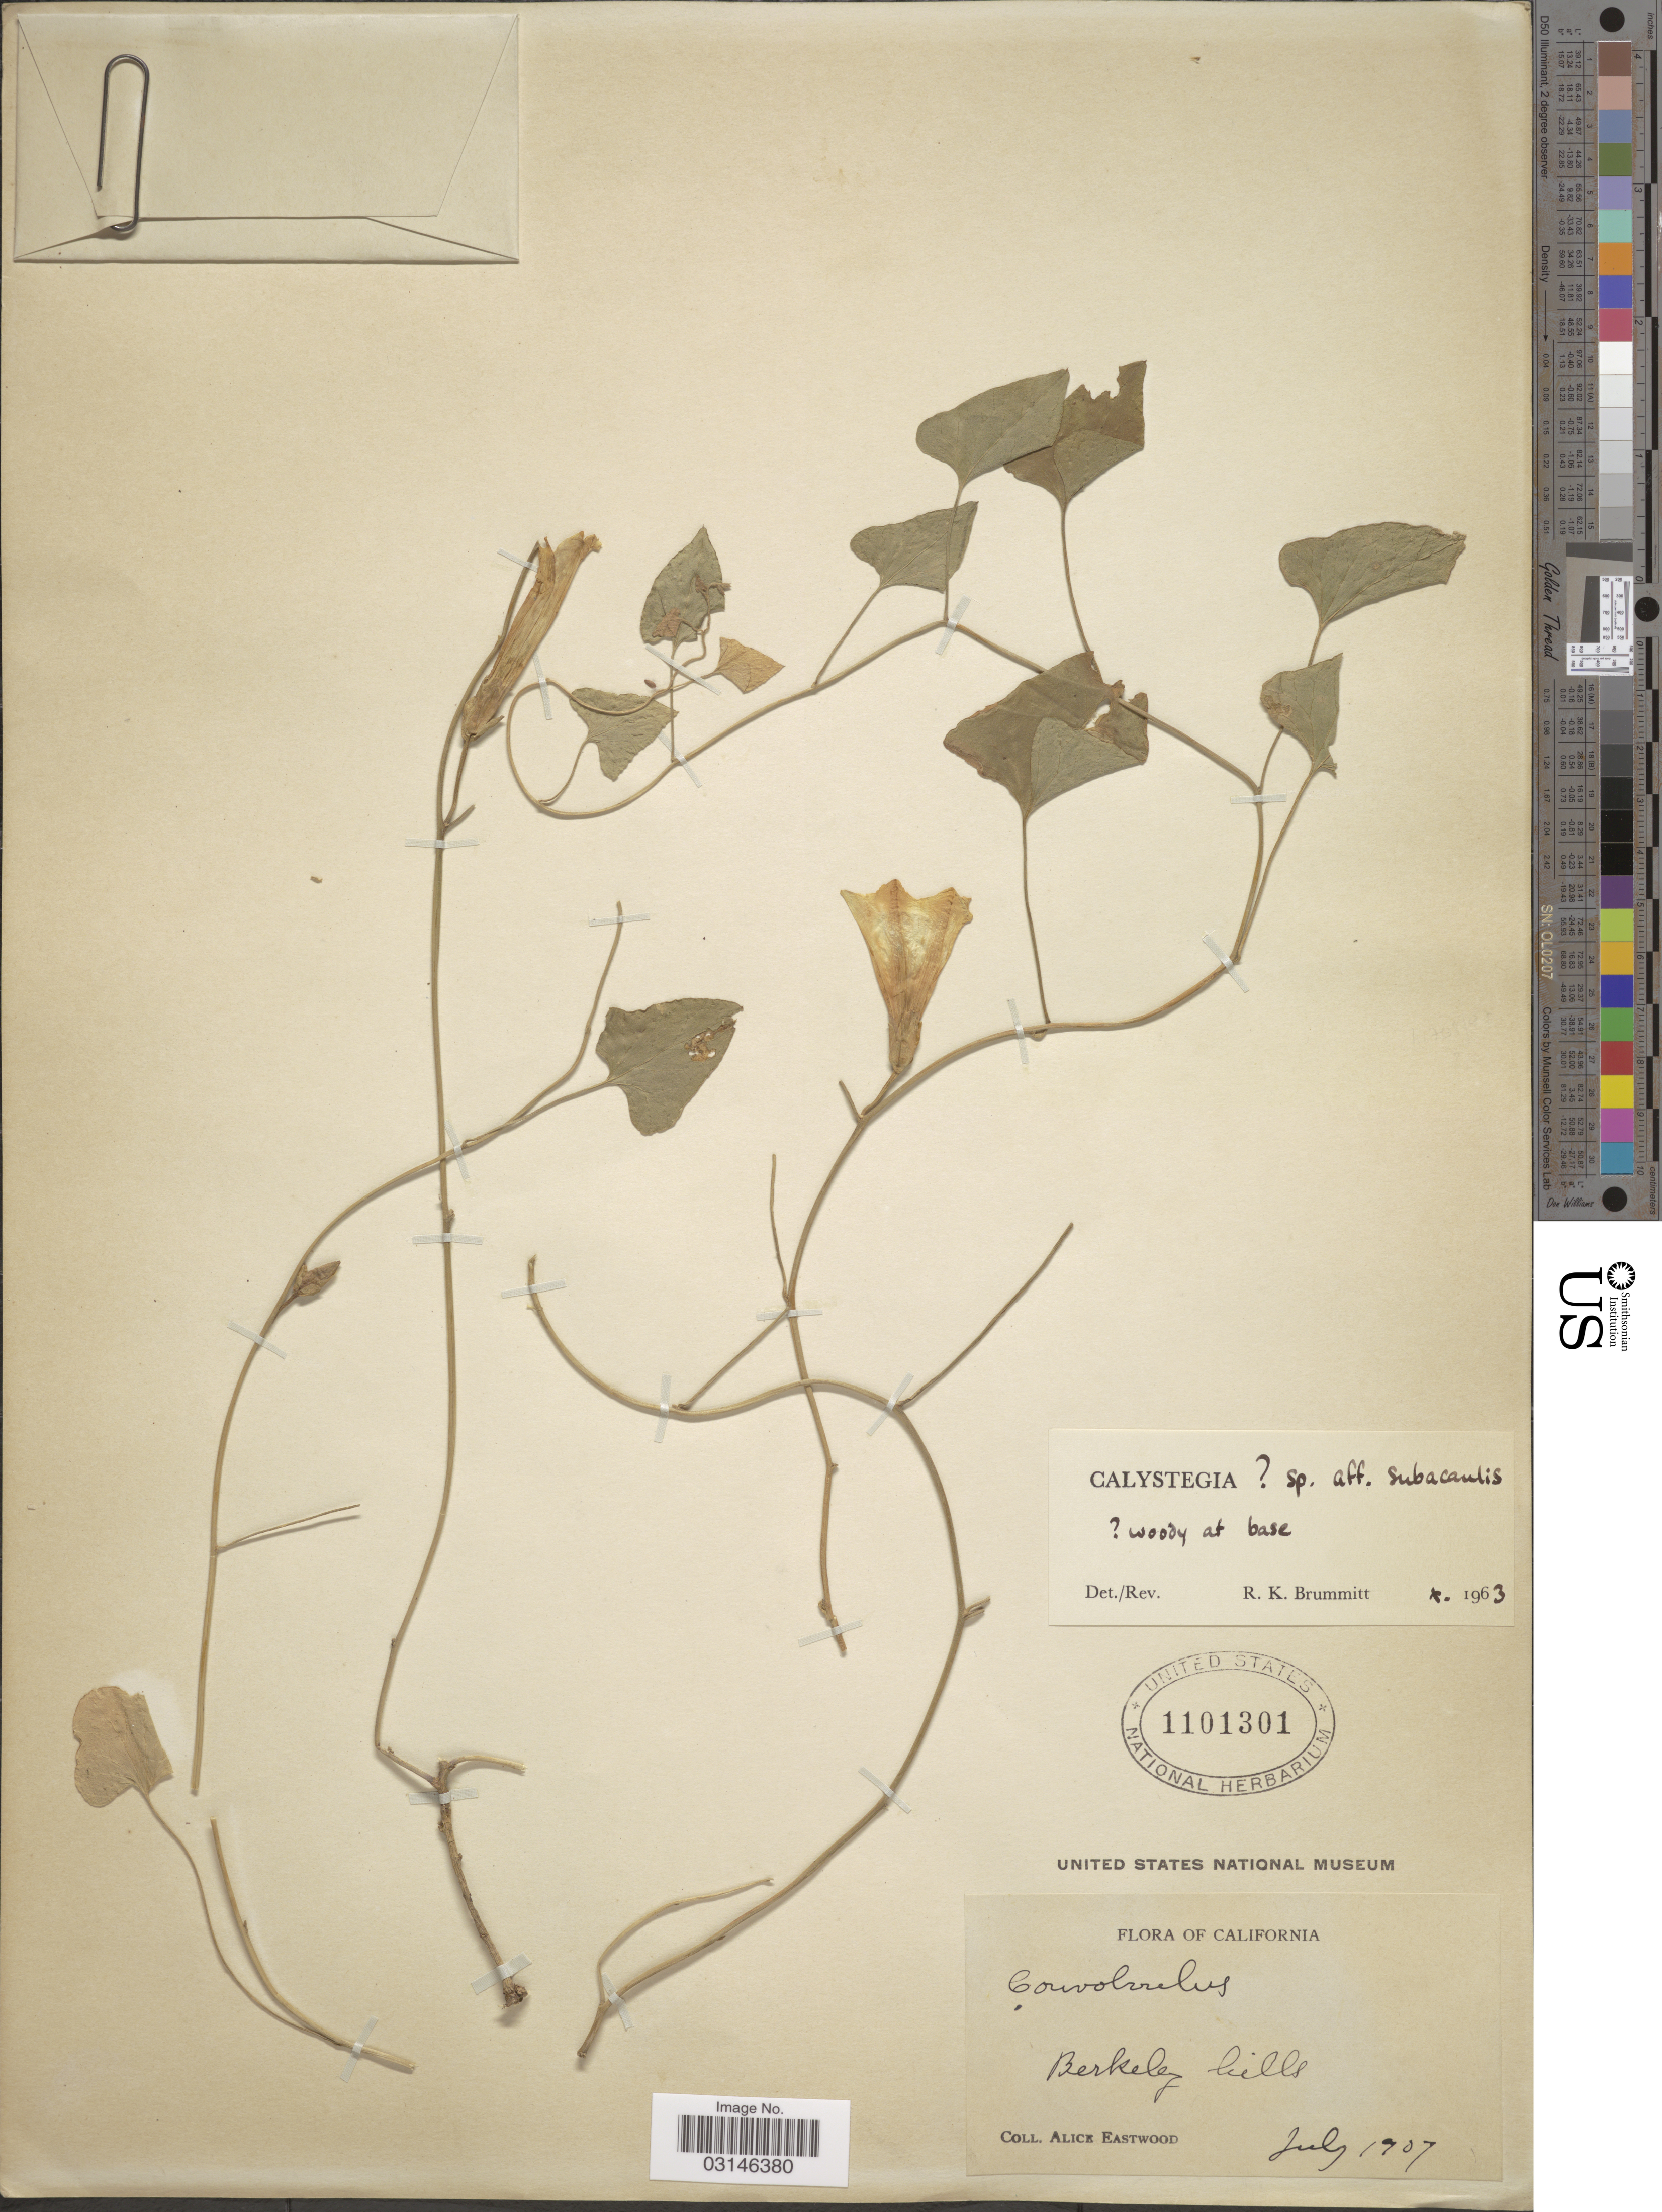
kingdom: Plantae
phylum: Tracheophyta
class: Magnoliopsida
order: Solanales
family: Convolvulaceae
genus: Calystegia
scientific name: Calystegia subacaulis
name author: Hook. & Arn.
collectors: A. Eastwood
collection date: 1907-07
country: United States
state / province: California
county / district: Alameda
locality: Berkeley hills.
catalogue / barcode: US 1101301